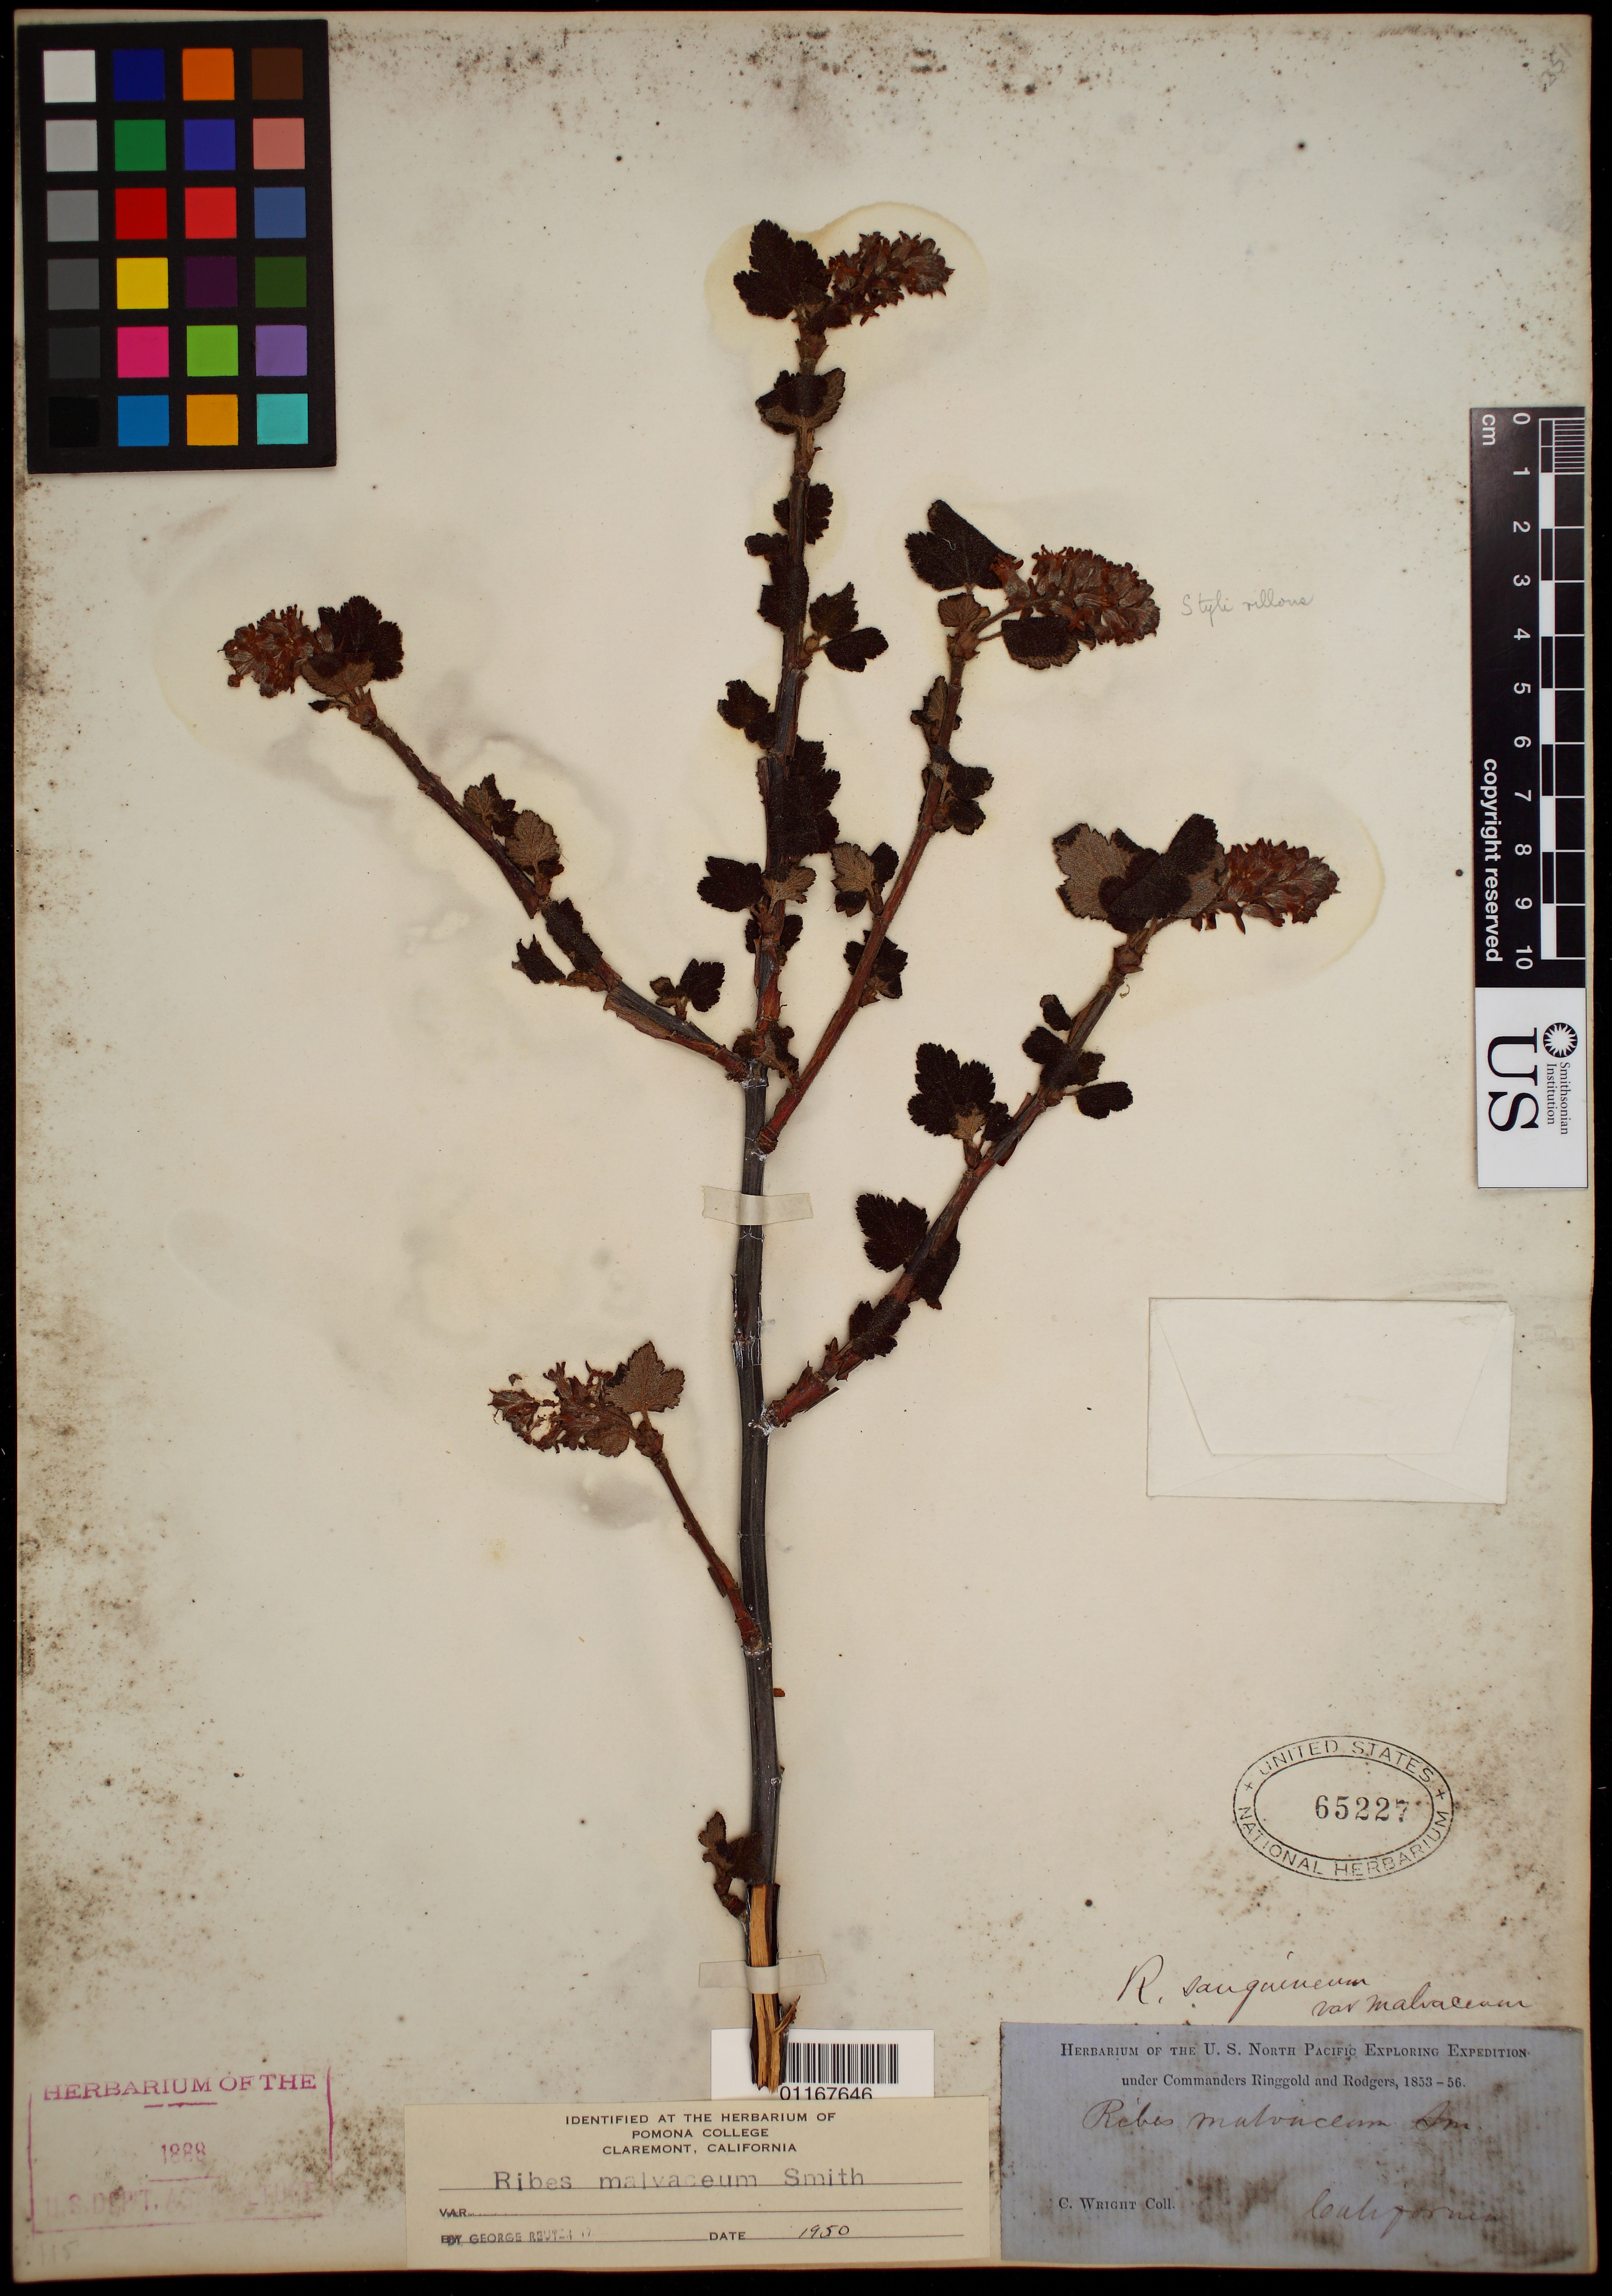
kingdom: Plantae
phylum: Tracheophyta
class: Magnoliopsida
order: Saxifragales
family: Grossulariaceae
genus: Ribes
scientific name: Ribes malvaceum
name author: Sm.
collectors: C. Wright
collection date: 1853/1856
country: United States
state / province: California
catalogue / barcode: US 65227